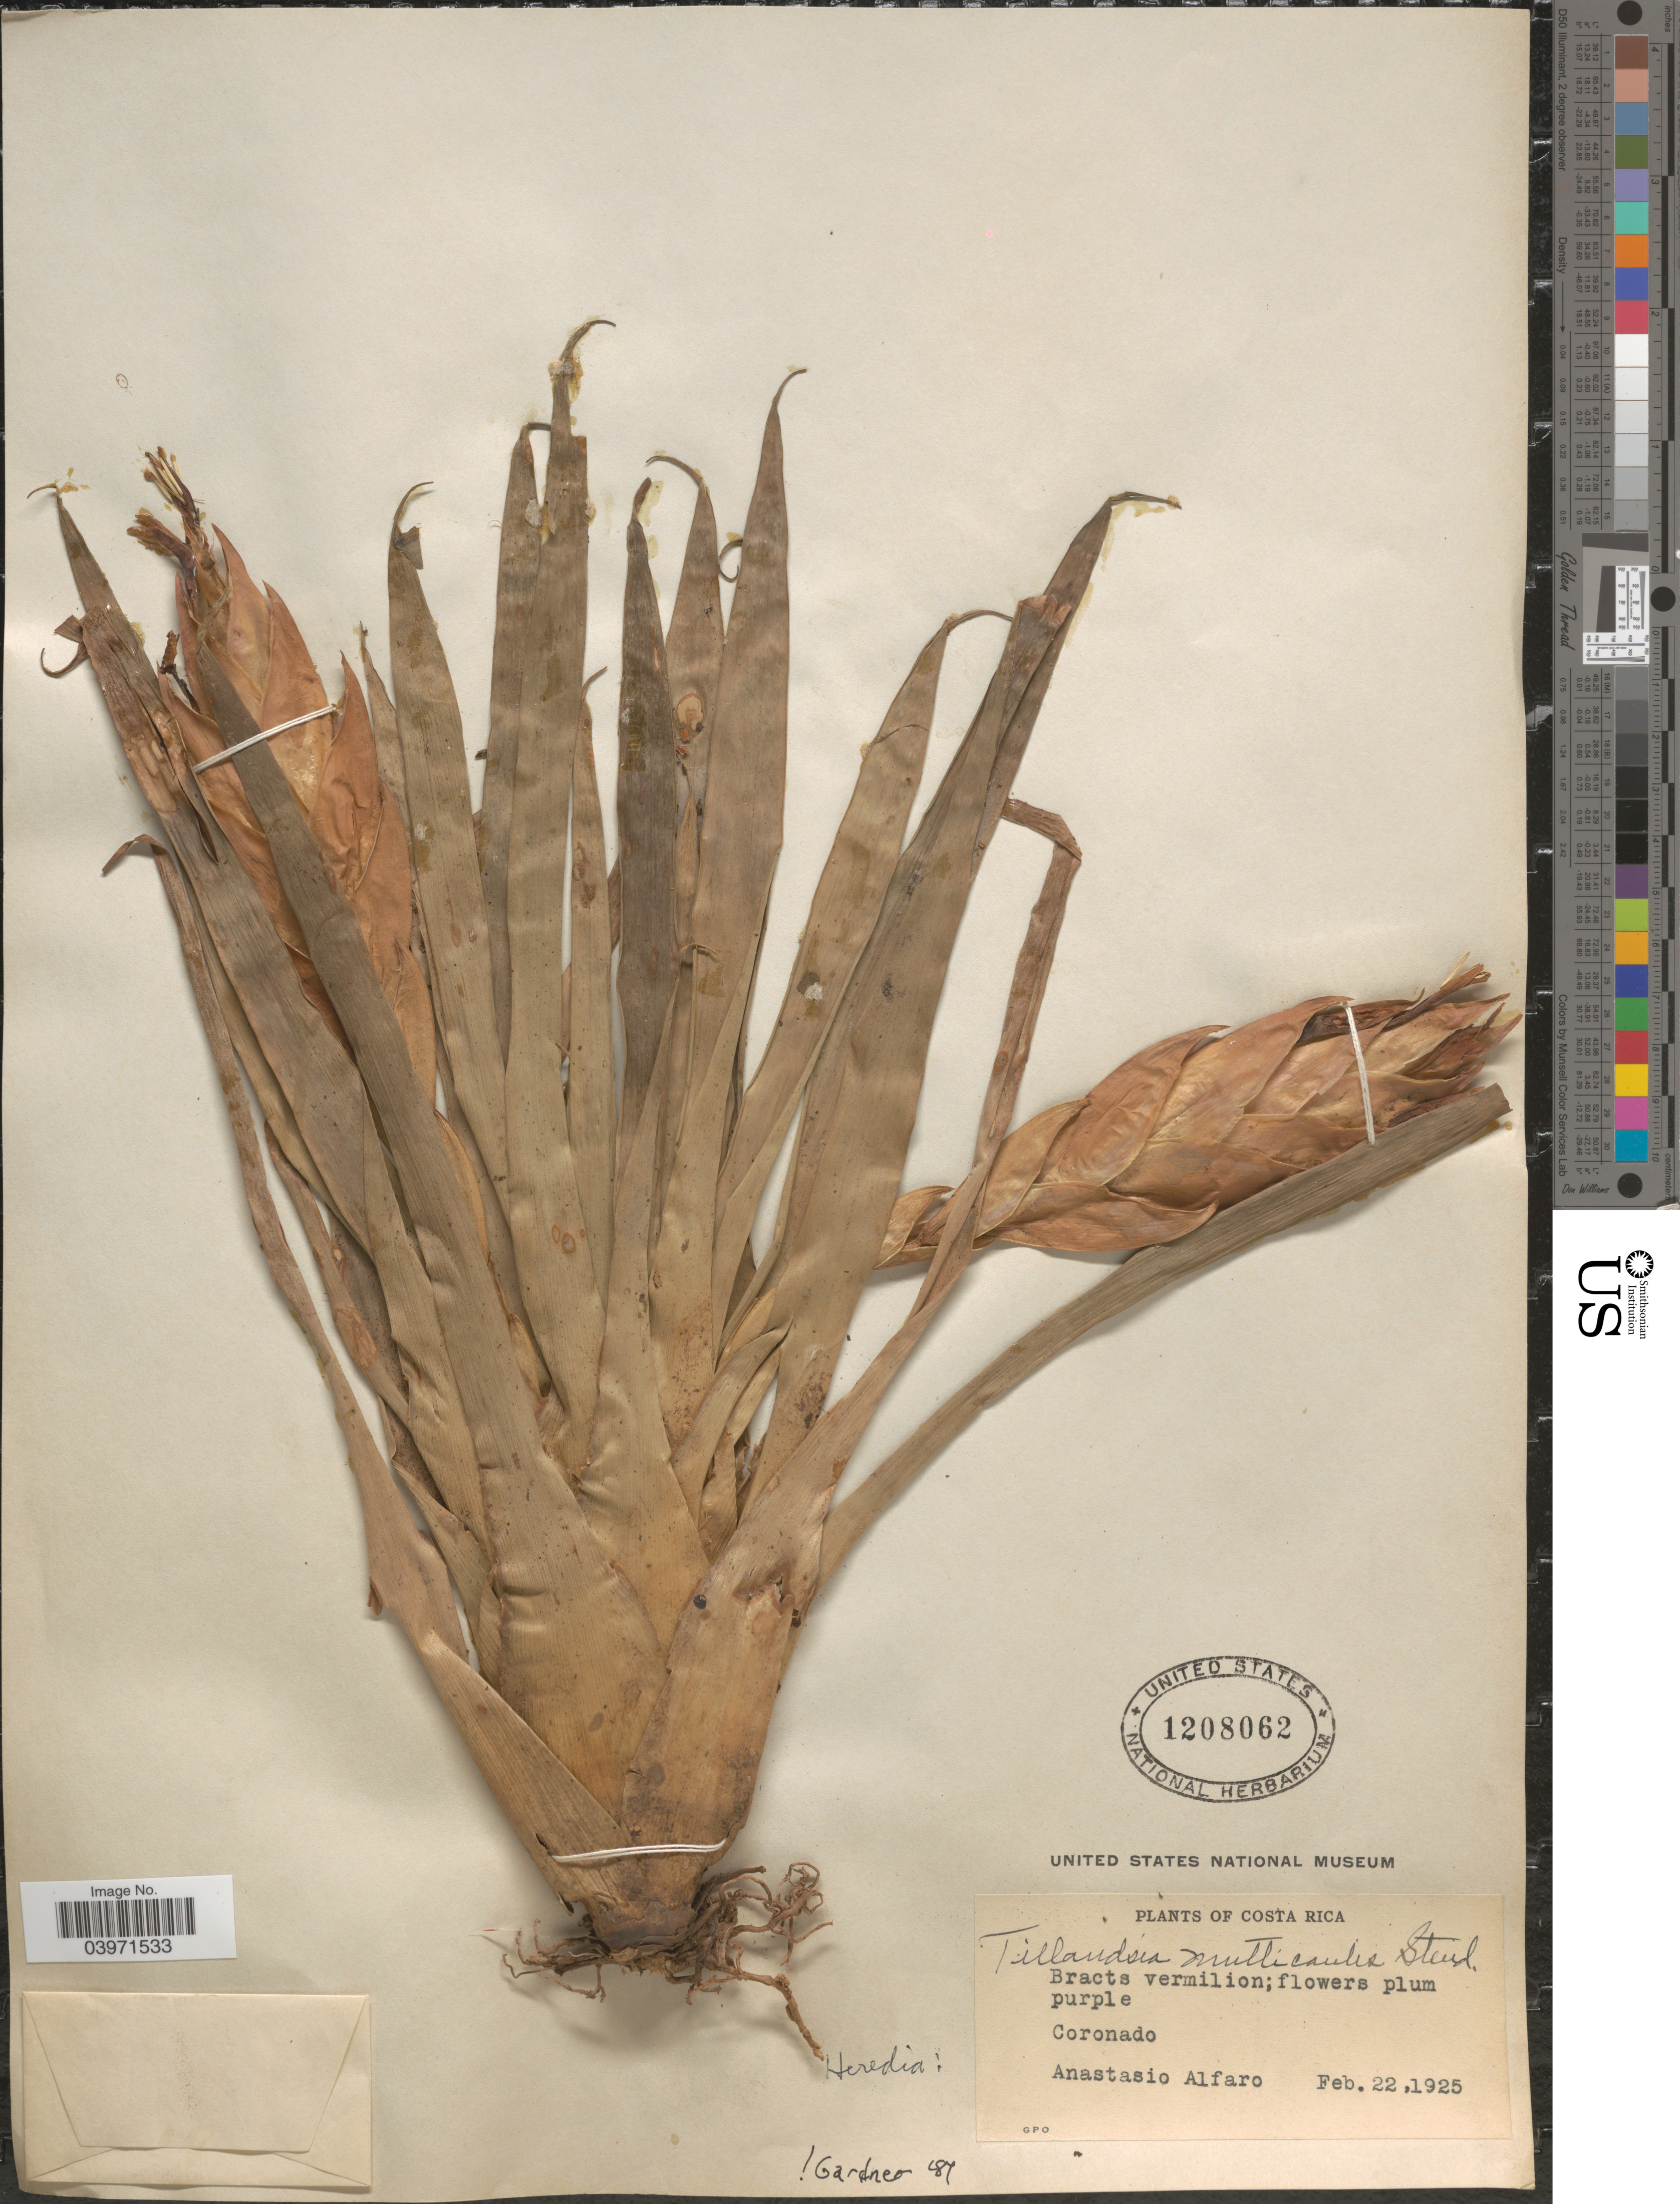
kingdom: Plantae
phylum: Tracheophyta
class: Liliopsida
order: Poales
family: Bromeliaceae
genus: Tillandsia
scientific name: Tillandsia multicaulis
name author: Steud.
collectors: A. Alfaro Gonzalez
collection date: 1925-02-22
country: Costa Rica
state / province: Heredia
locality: Coronado.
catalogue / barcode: US 1208062